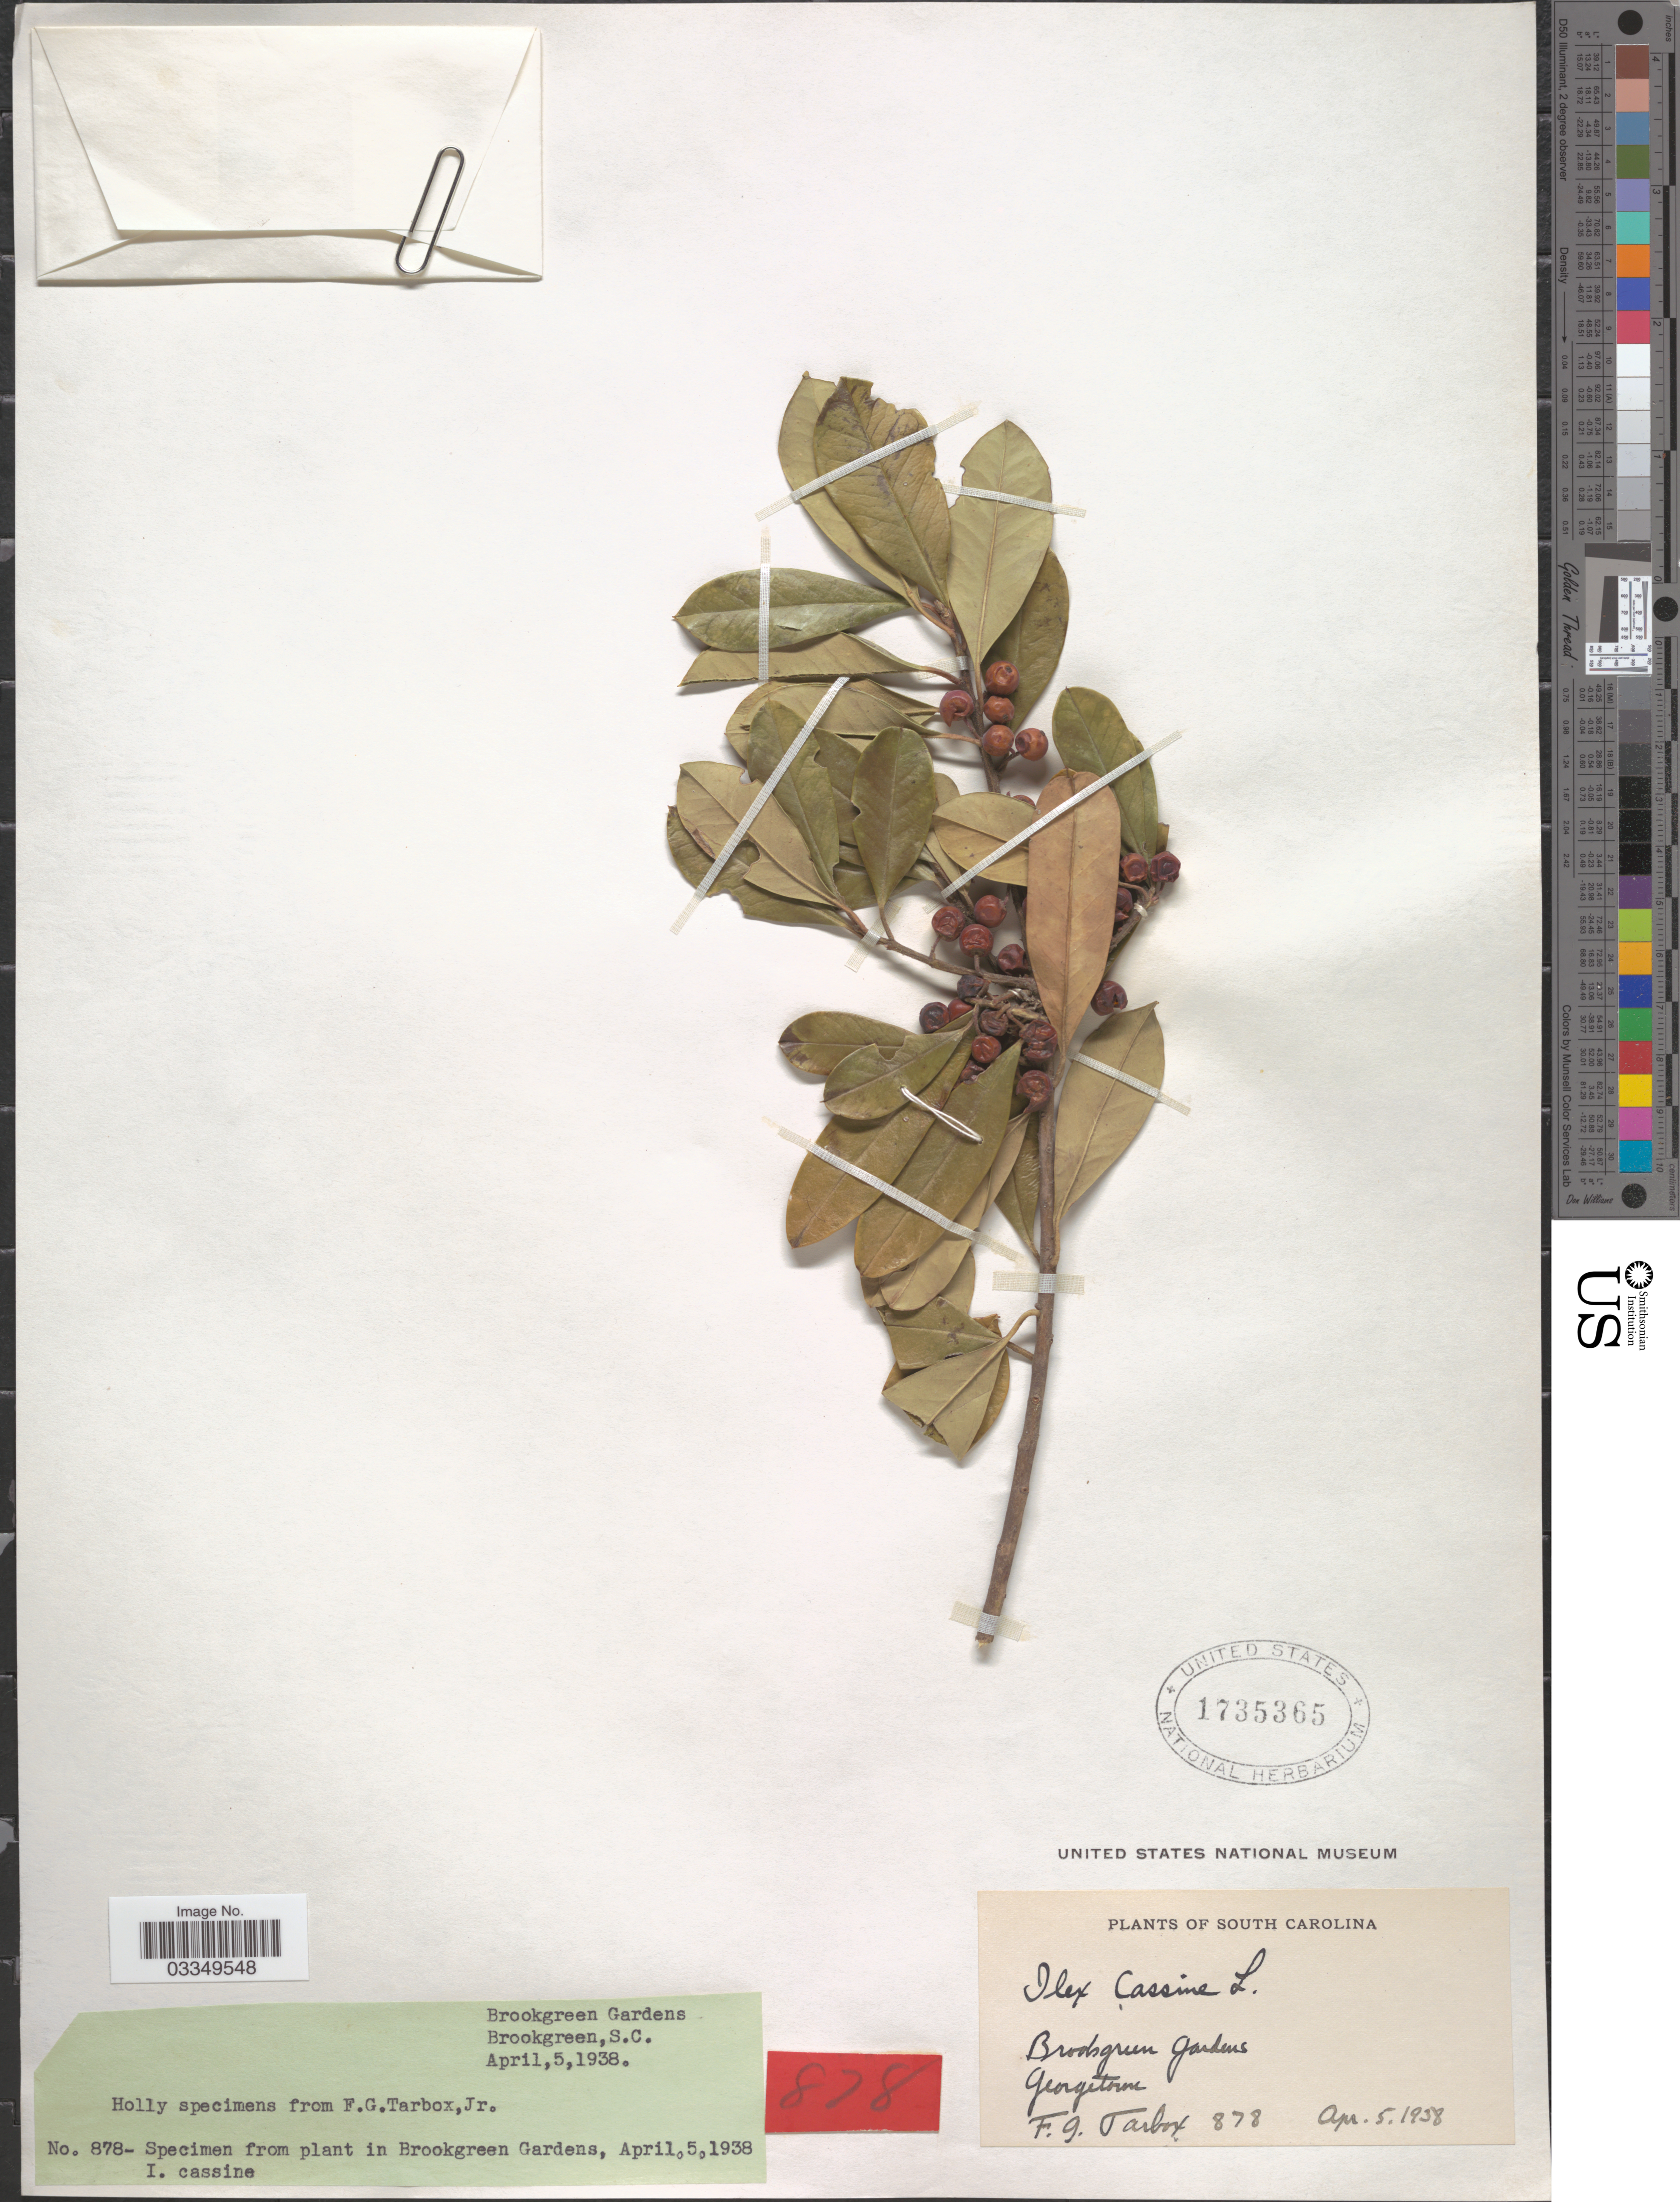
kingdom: Plantae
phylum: Tracheophyta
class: Magnoliopsida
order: Aquifoliales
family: Aquifoliaceae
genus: Ilex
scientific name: Ilex cassine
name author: L.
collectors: F. Tarbox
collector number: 878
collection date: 1958-04-05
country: United States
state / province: South Carolina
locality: Brookgreen Gardens, Georgetown.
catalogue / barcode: US 1735365